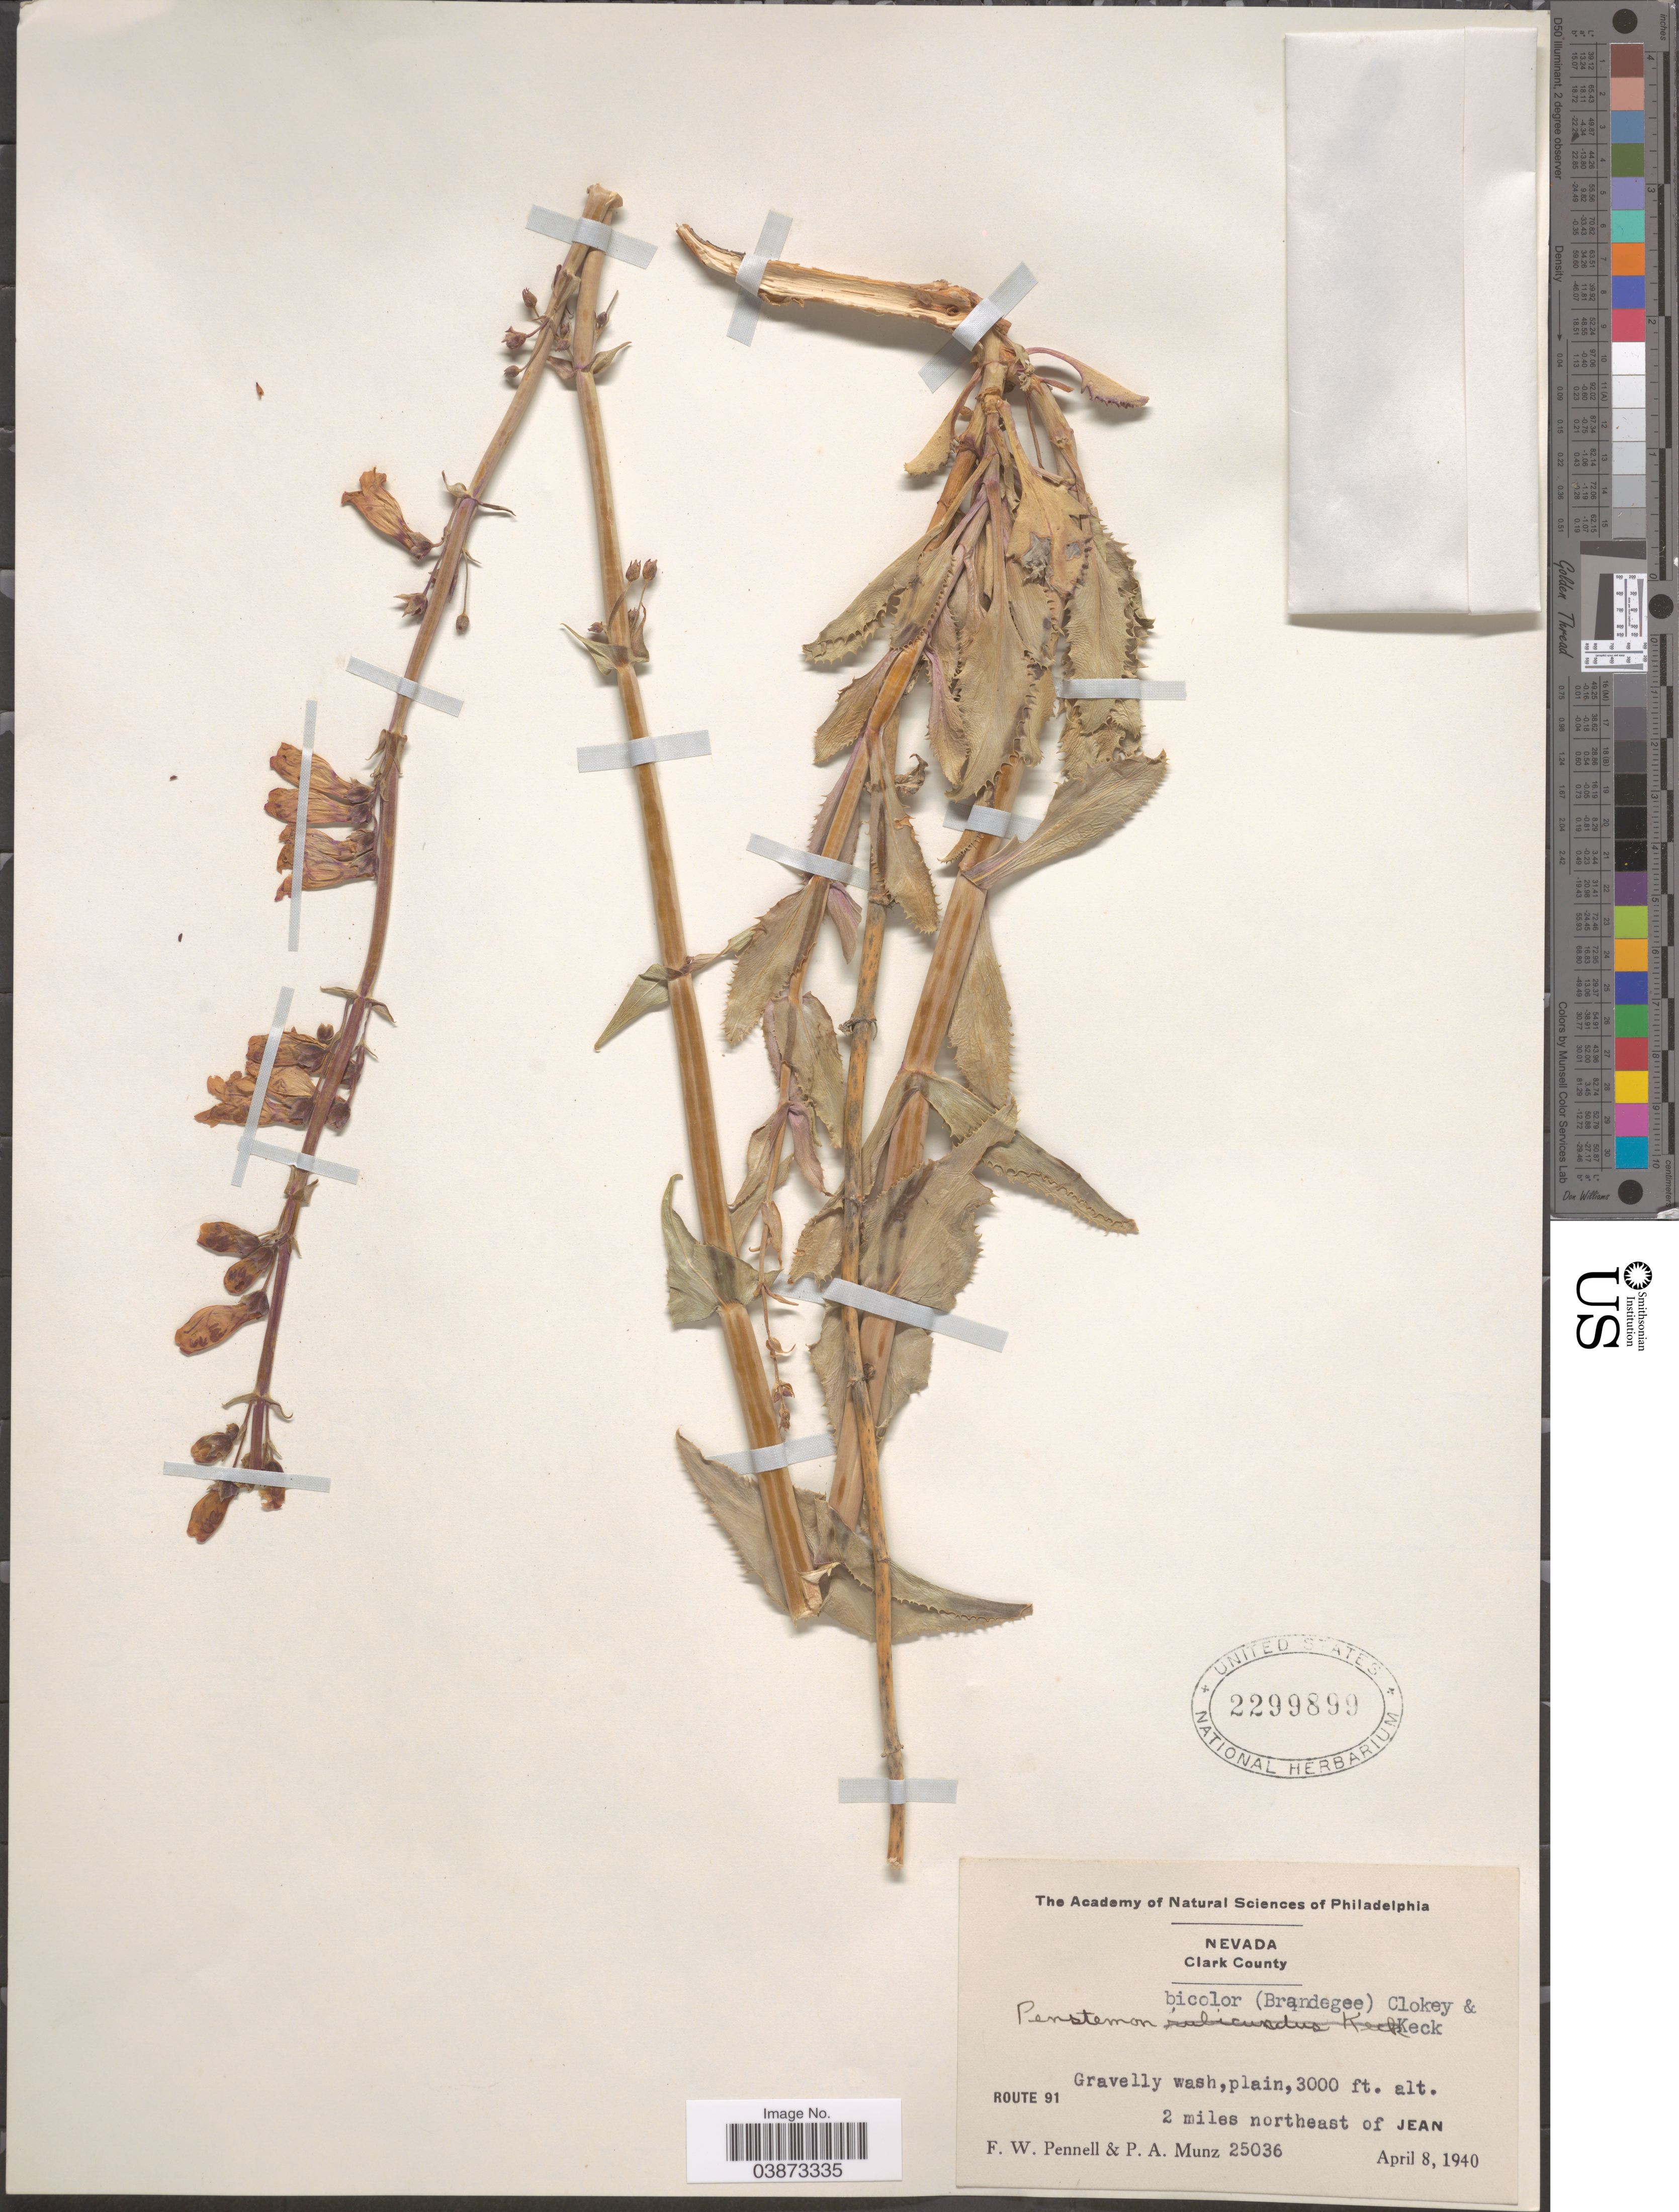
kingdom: Plantae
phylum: Tracheophyta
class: Magnoliopsida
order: Lamiales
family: Plantaginaceae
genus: Penstemon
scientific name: Penstemon bicolor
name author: (Brandegee) Clokey & D.D. Keck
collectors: F. W. Pennell & P. A. Munz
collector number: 25036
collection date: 1940-04-08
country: United States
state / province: Nevada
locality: Clark County. Route 91. 2 miles northeast of Jean.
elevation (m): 914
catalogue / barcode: US 2299899